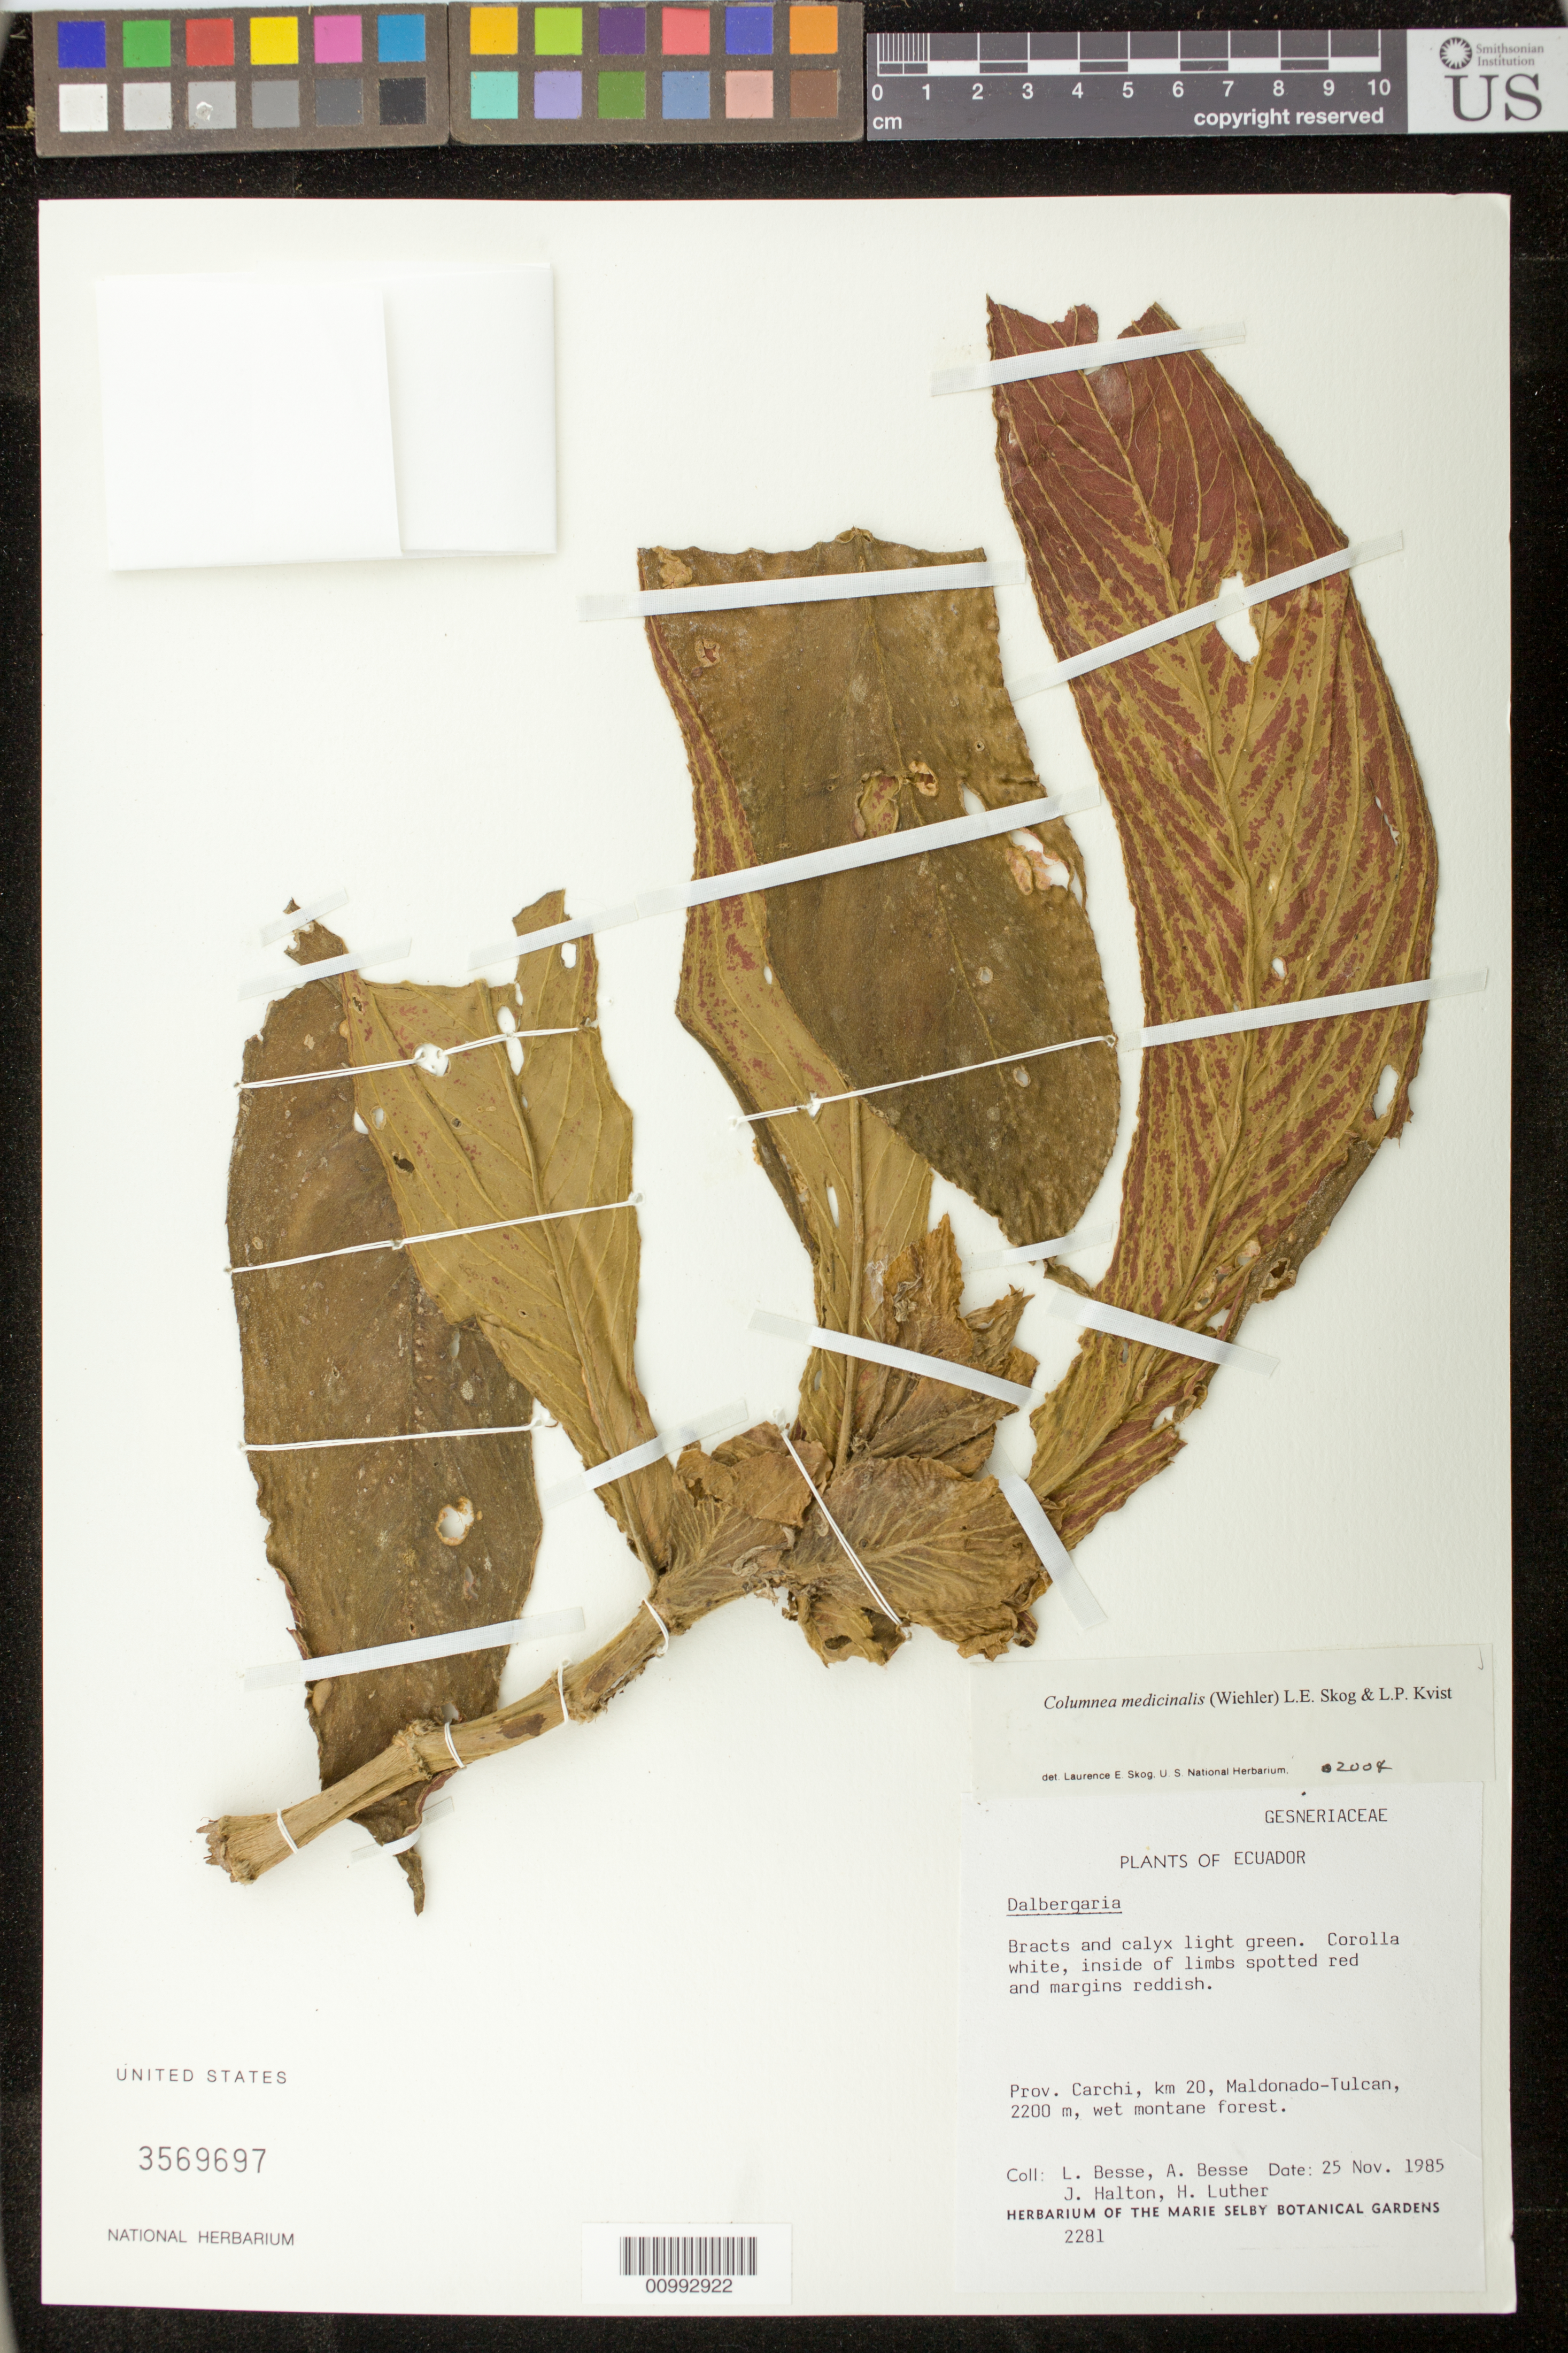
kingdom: Plantae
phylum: Tracheophyta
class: Magnoliopsida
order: Lamiales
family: Gesneriaceae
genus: Columnea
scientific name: Columnea medicinalis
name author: (Wiehler) L.E. Skog & L.P. Kvist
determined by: Skog, Laurence E.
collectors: L. Besse, A. Besse, J. Halton & Harry E. Luther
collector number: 2281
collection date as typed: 25 Nov 1985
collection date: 1985-11-25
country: Ecuador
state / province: Carchi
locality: Km 20, Maldonado - Tulcan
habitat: Wet montane forest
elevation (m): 2200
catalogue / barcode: US 3569697